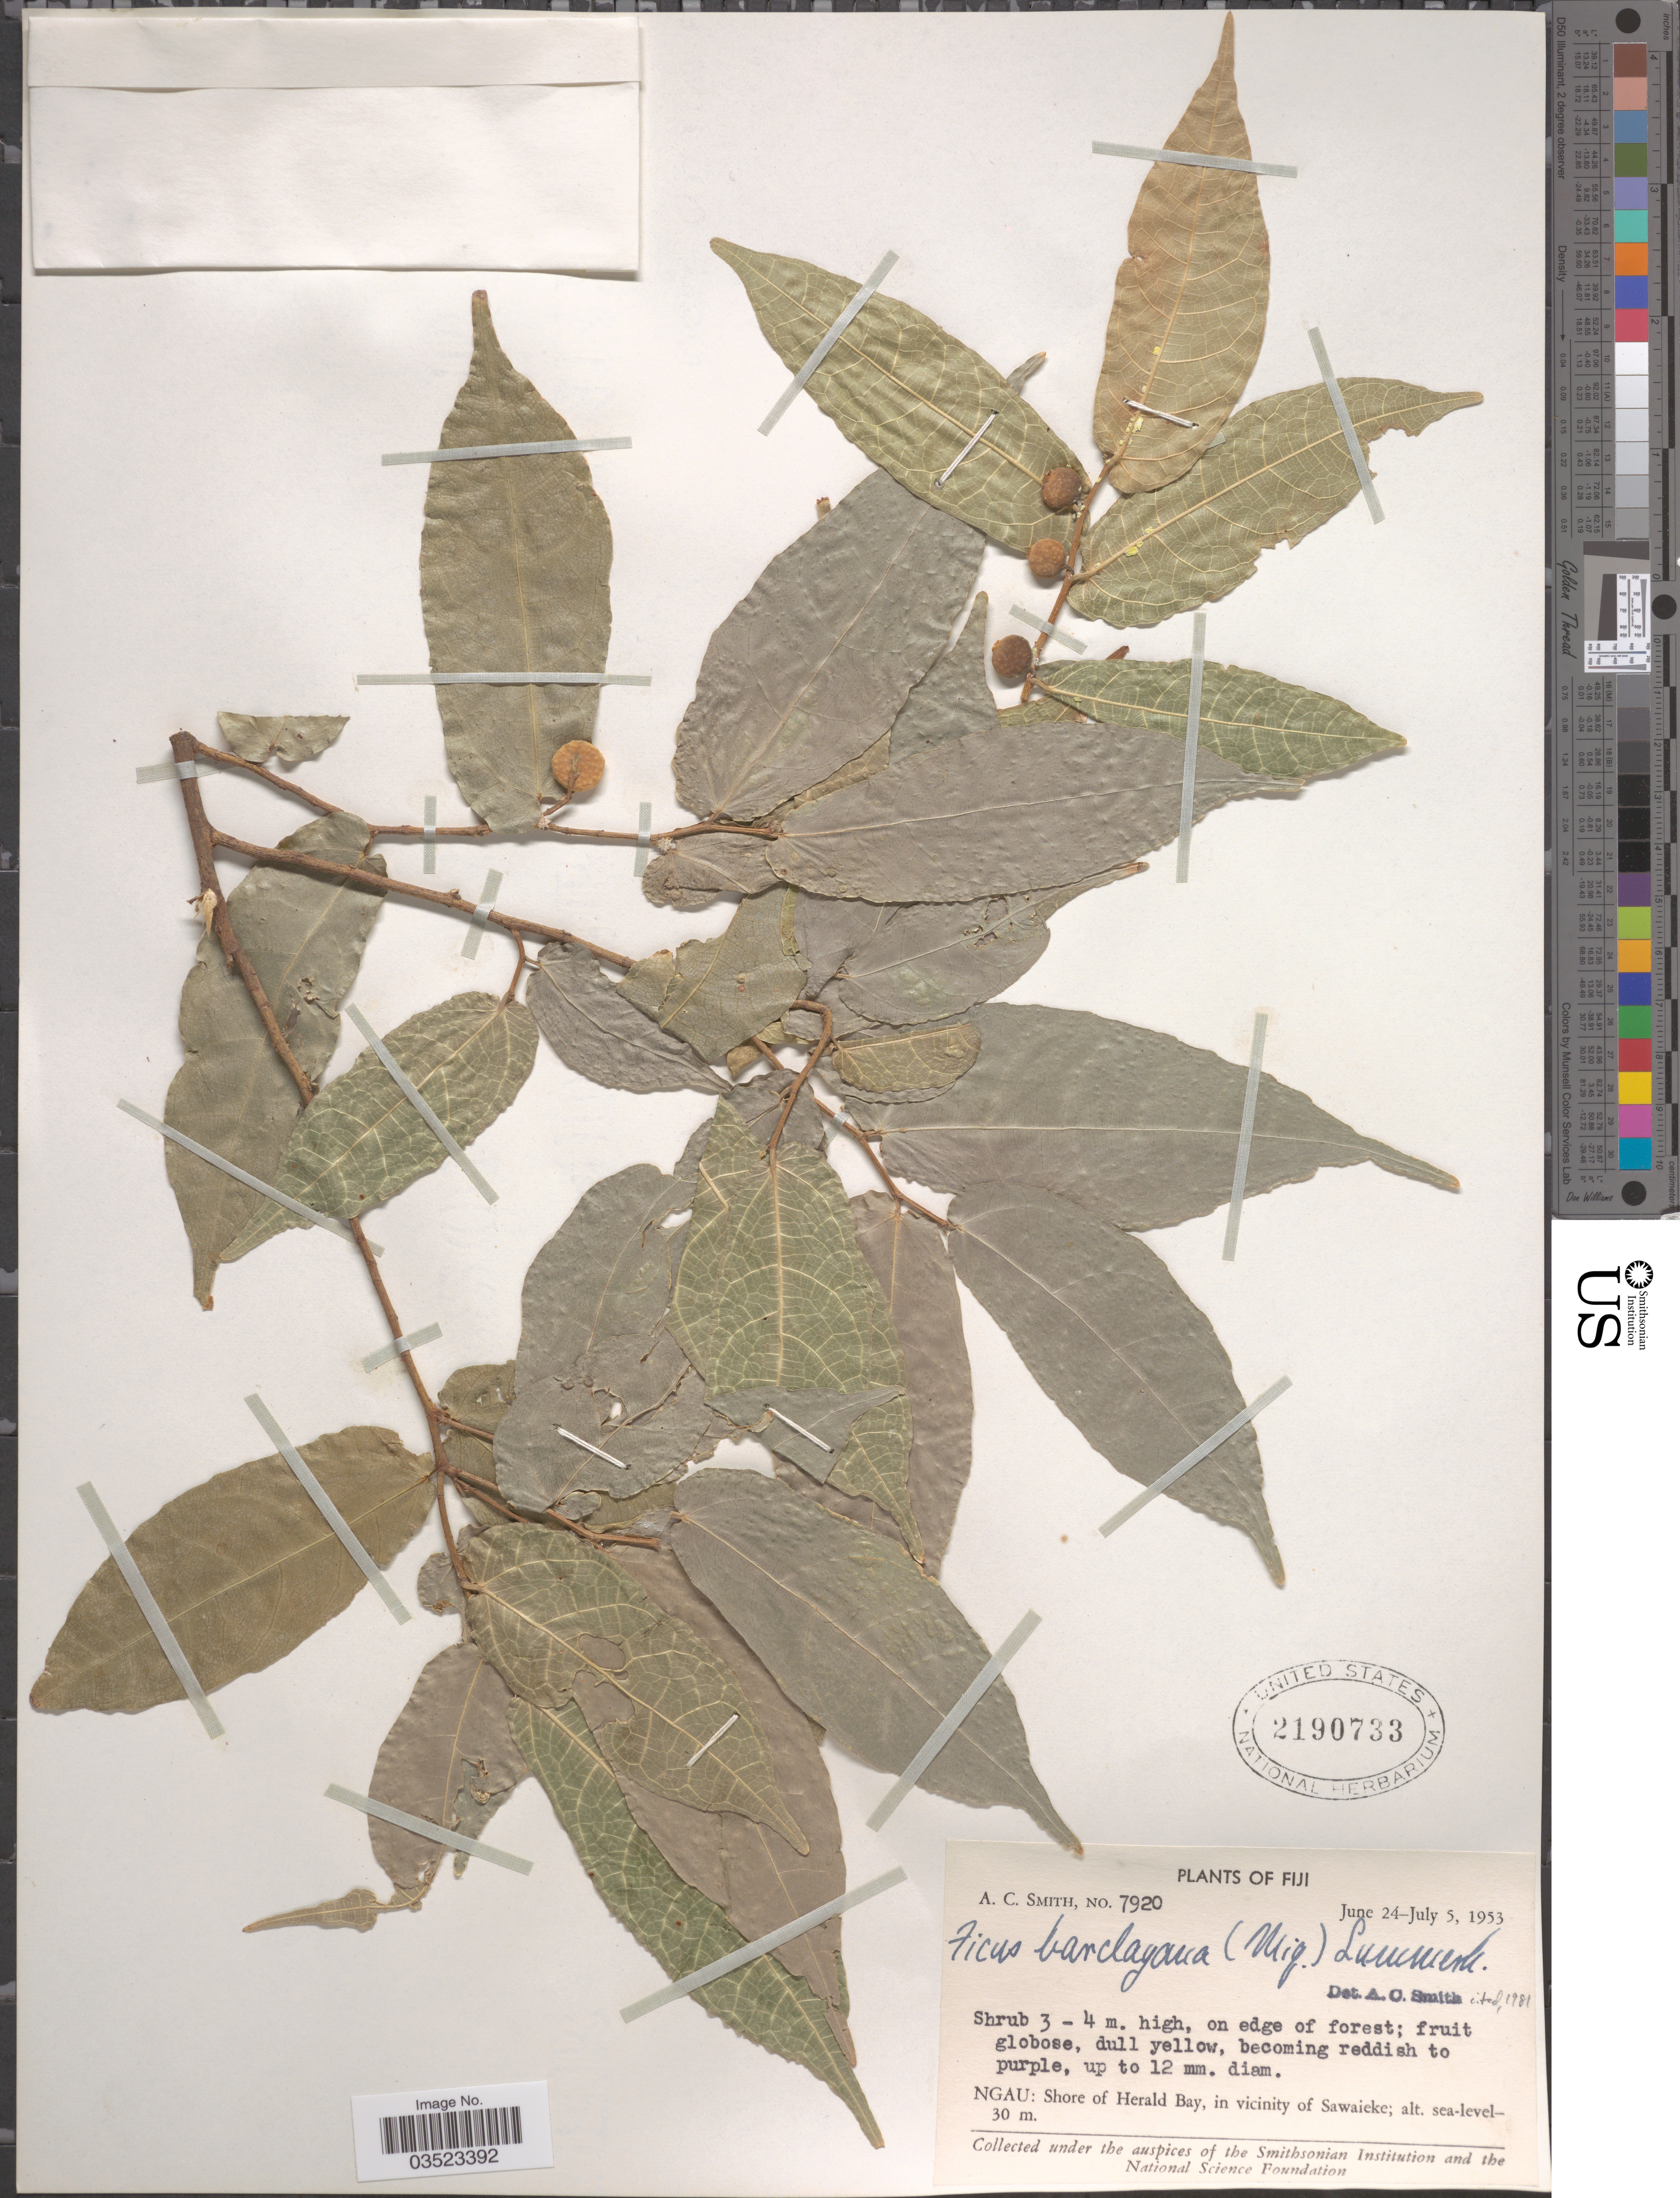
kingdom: Plantae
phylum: Tracheophyta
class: Magnoliopsida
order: Rosales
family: Moraceae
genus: Ficus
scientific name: Ficus barclayana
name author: (Miq.) Summerh.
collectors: A. C. Smith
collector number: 7920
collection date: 1953-06-24/1953-07-05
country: Fiji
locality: Ngau: Shore of Herald Bay, in vicinity of Sawaieke.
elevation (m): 0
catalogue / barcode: US 2190733